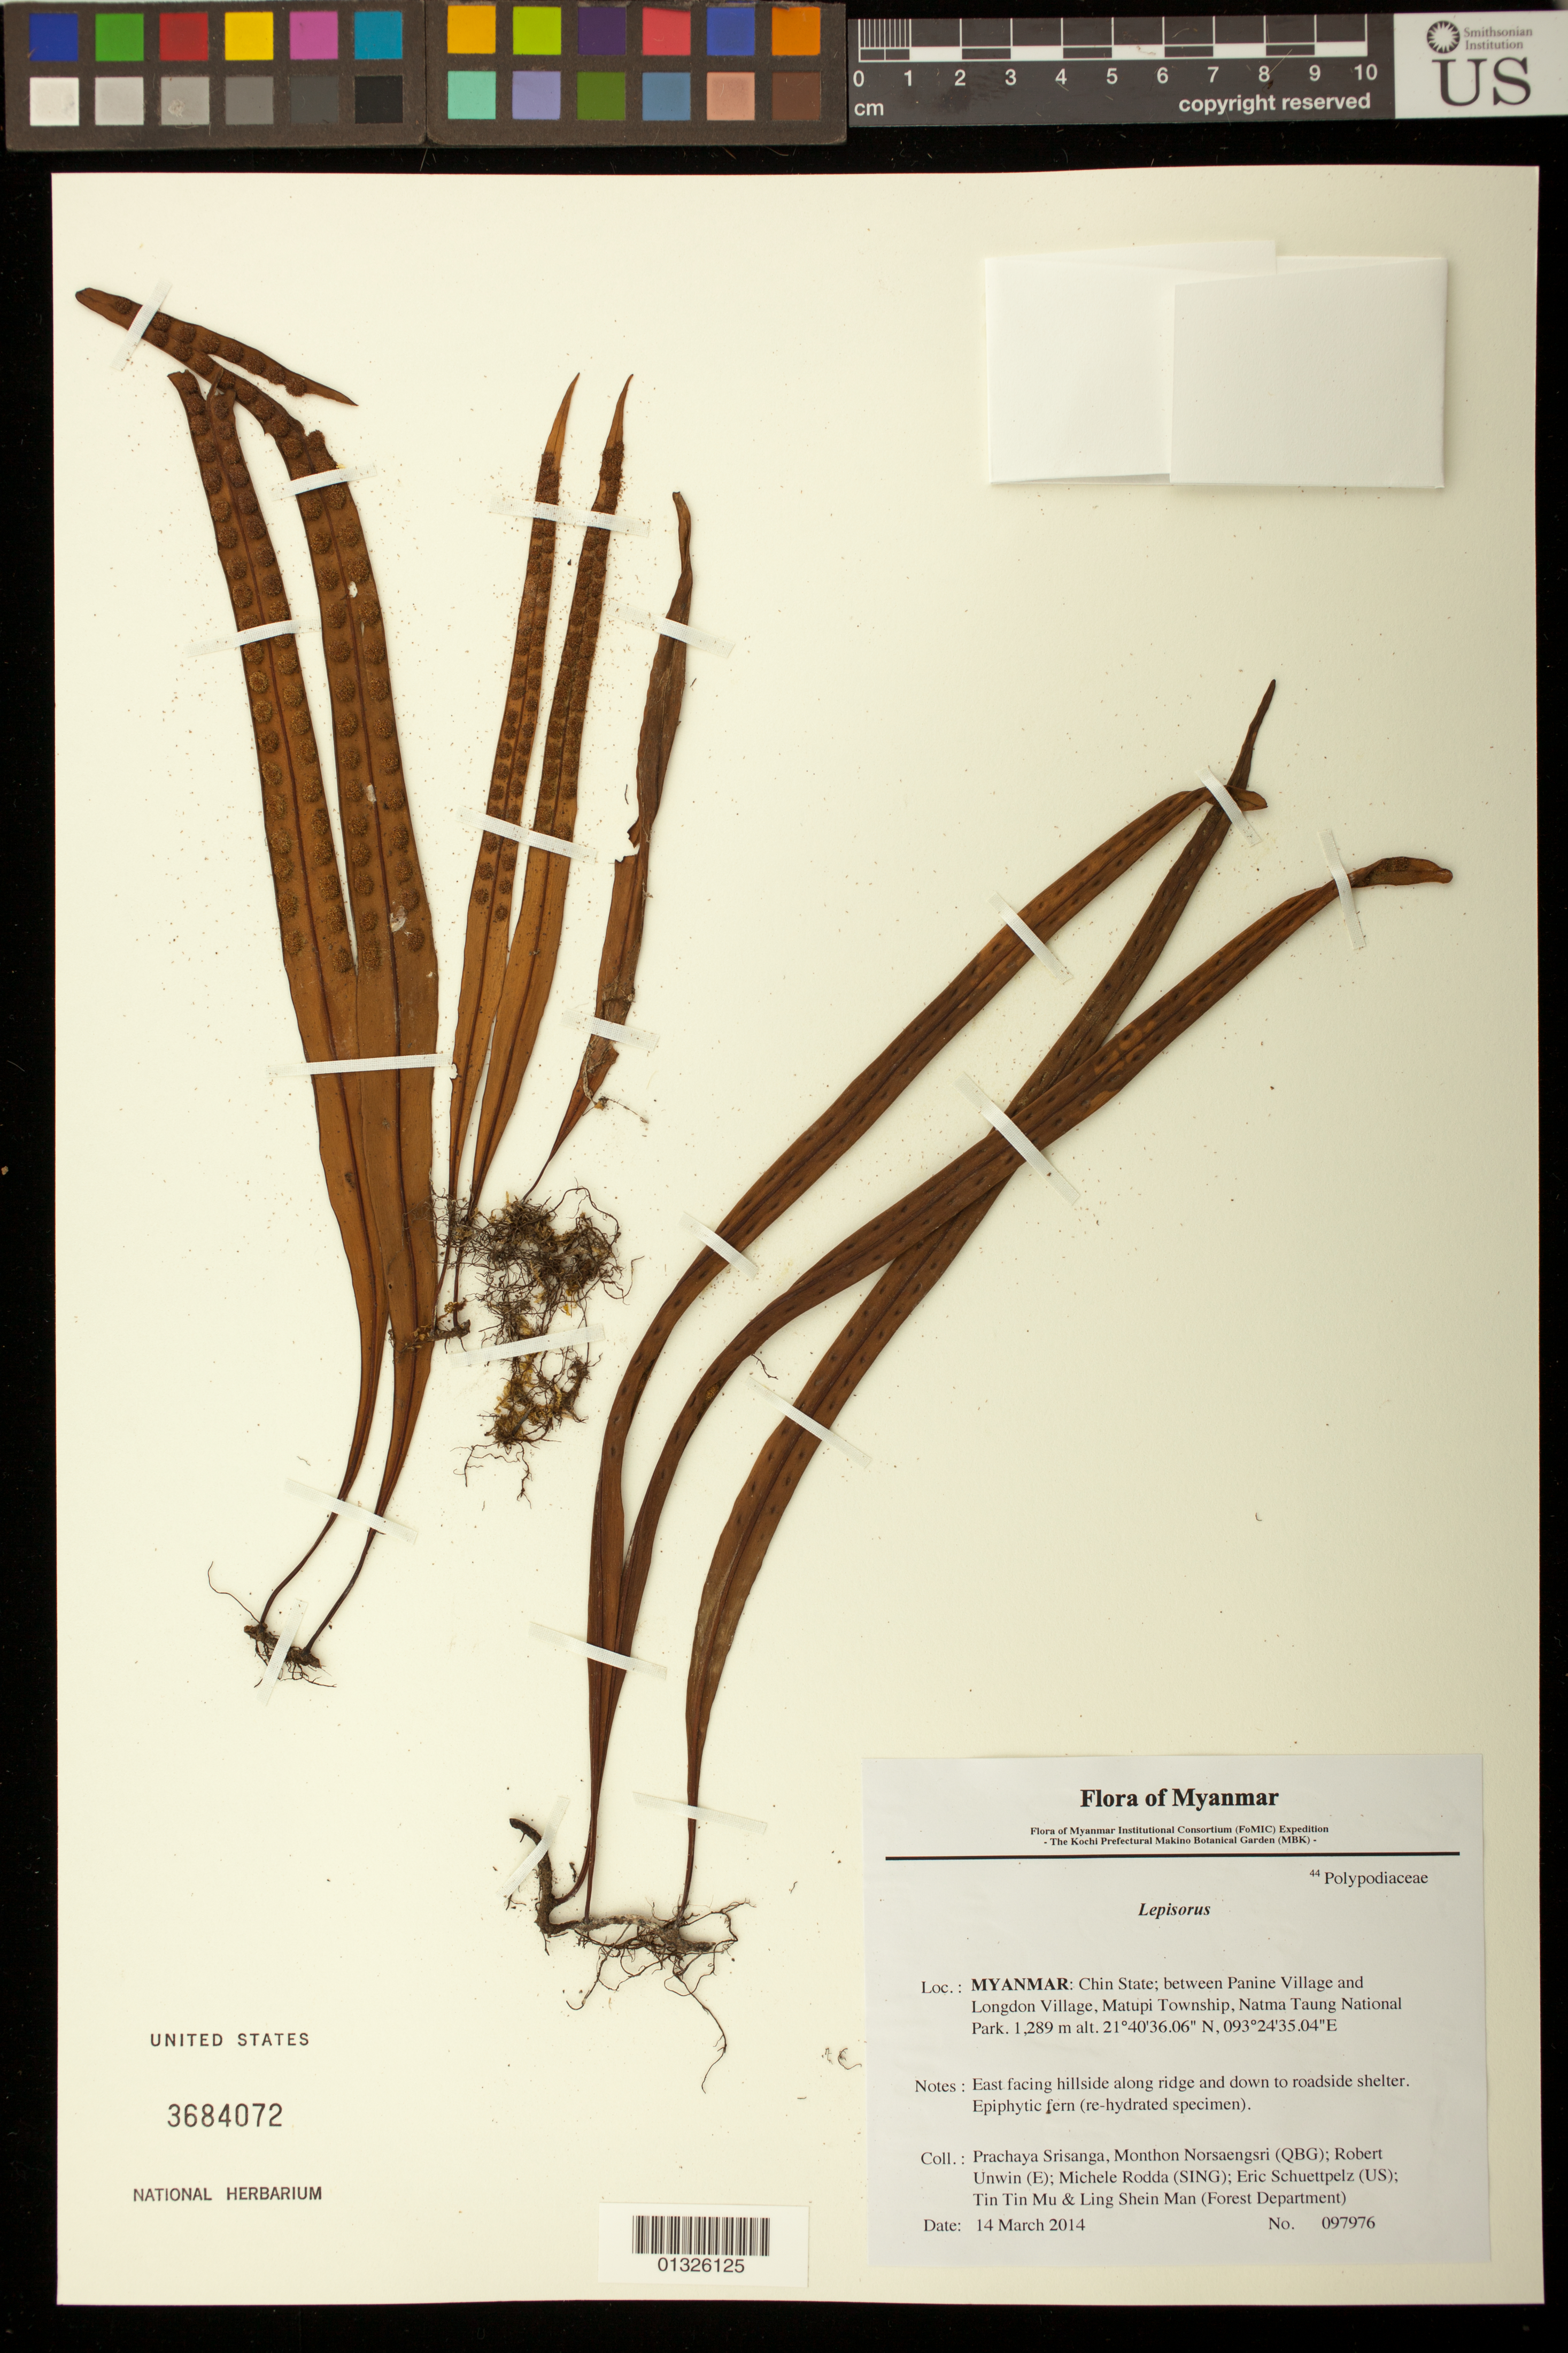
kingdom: Plantae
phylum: Tracheophyta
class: Polypodiopsida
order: Polypodiales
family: Polypodiaceae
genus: Lepisorus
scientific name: Lepisorus sp.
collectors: P. Srisanga, M. Norsaengsri, R. Unwin, M. Rodda, E. Schuettpelz, Tin Tin Mu & Ling Shein Man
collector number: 97976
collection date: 2014-03-14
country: Myanmar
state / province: Chin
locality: Between Panine Village and Longdon Village, Matupi Township, Natma Taung National Park.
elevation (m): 1289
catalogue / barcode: US 3684072